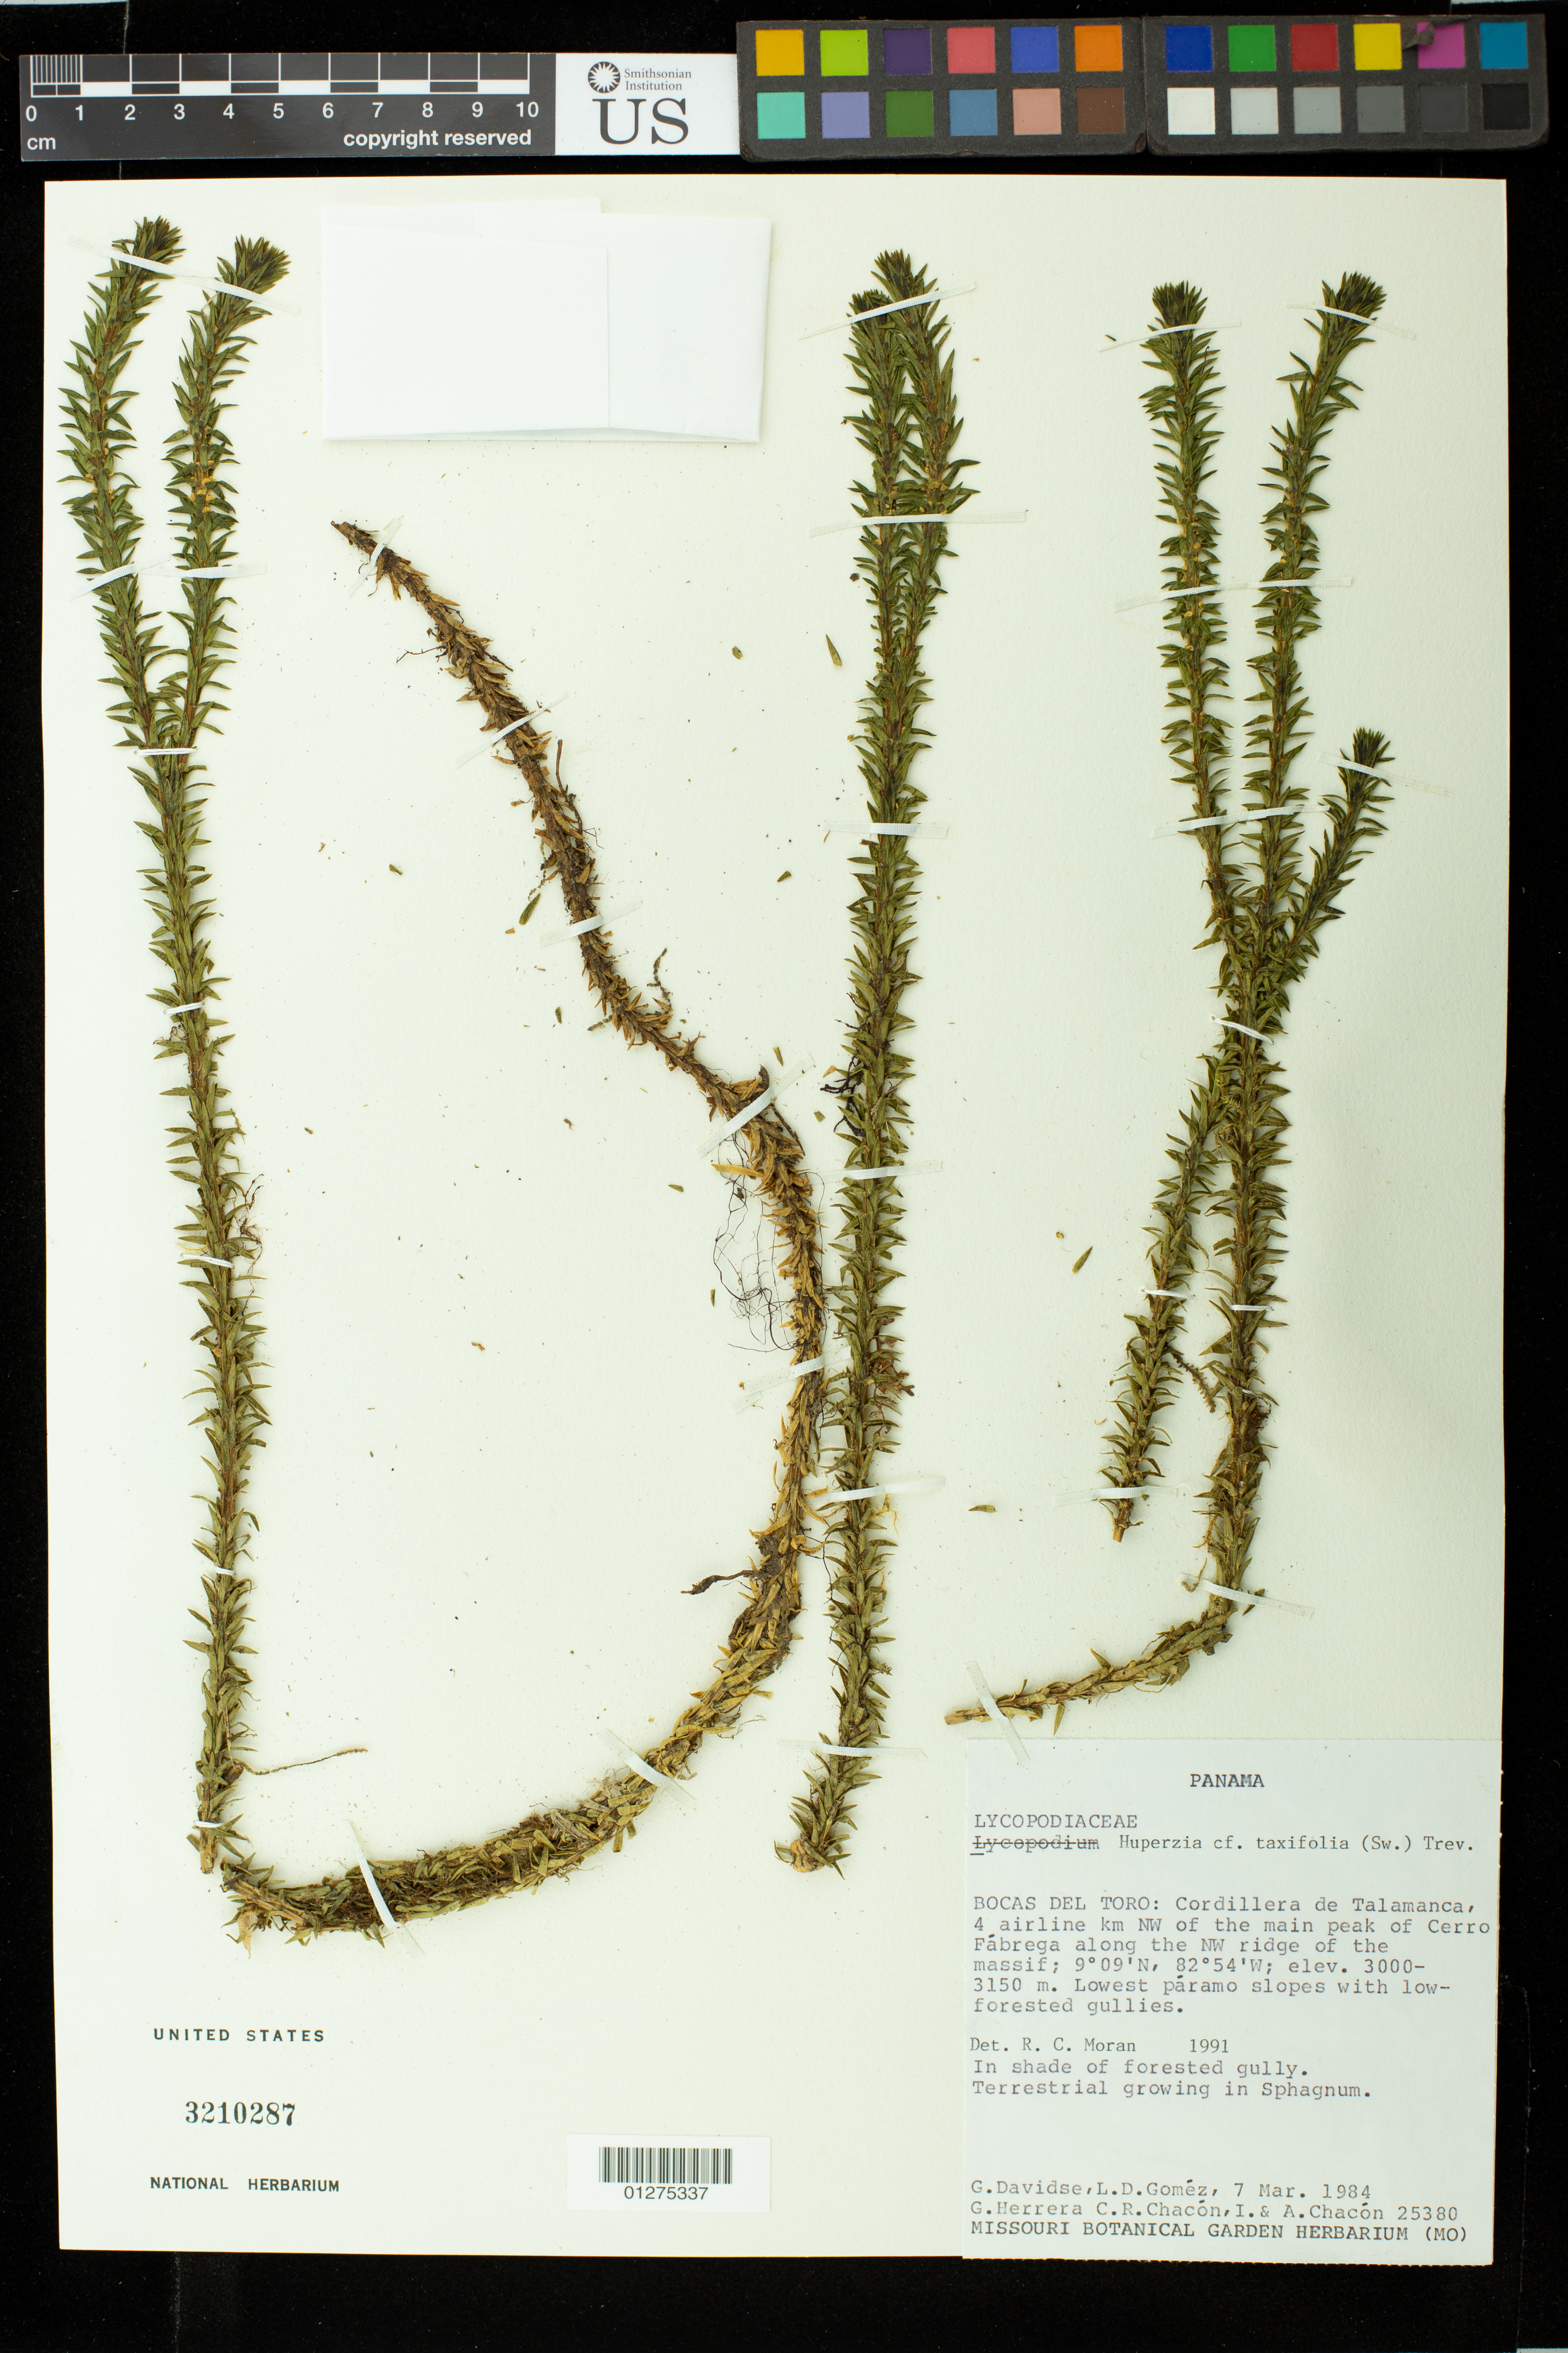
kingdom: Plantae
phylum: Tracheophyta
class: Lycopodiopsida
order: Lycopodiales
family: Lycopodiaceae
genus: Phlegmariurus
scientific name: Phlegmariurus taxifolius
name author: (Sw.) Á. Löve & D. Löve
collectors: G. Davidse & L. D. Gómez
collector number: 25380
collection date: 1984-03-07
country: Panama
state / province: Bocas del Toro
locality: Cordillera de Talamanca, 4 airline km NW of the main peak of Cerro Fabrega along the NW ridge of the massif;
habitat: Lowest paramo slopes with lowforested qullies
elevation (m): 3000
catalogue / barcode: US 3210287